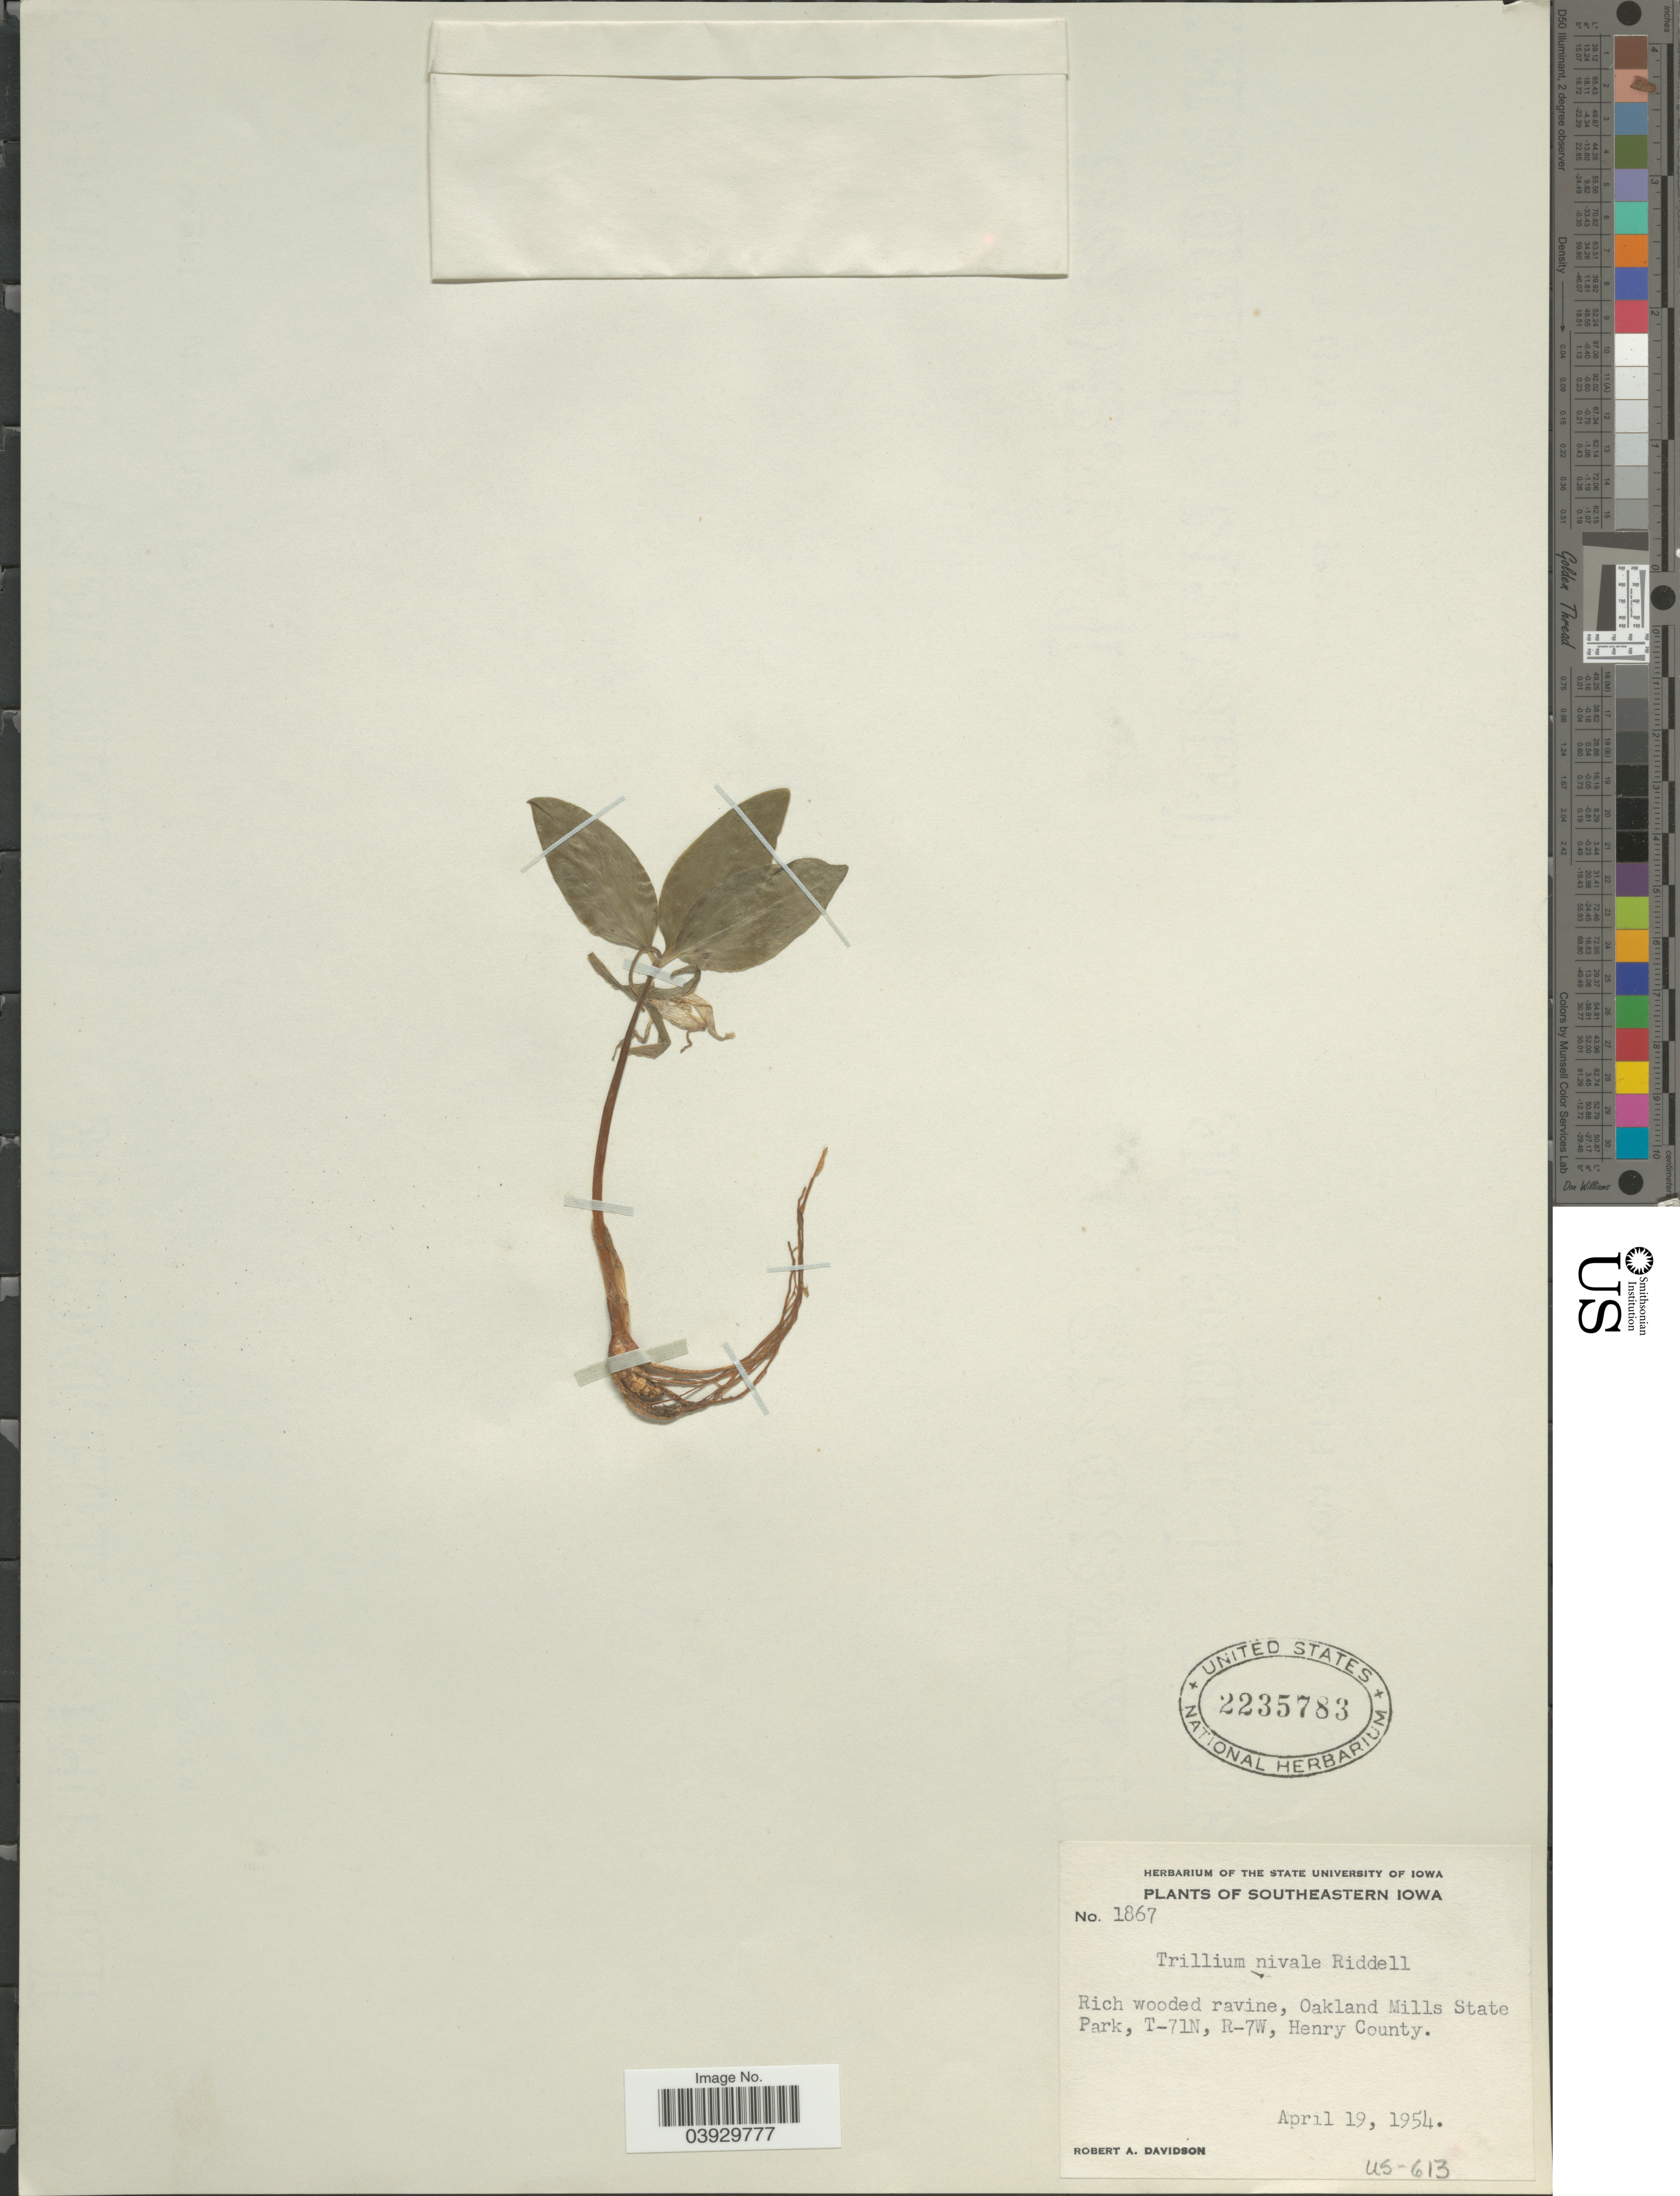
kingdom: Plantae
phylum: Tracheophyta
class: Liliopsida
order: Liliales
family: Melanthiaceae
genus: Trillium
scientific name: Trillium nivale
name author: Riddell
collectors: R. A. Davidson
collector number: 1867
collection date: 1954-04-19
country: United States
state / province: Iowa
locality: Southeastern Iowa. Oakland Mills State Park, T-71N, R-7W, Henry County.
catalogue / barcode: US 2235783